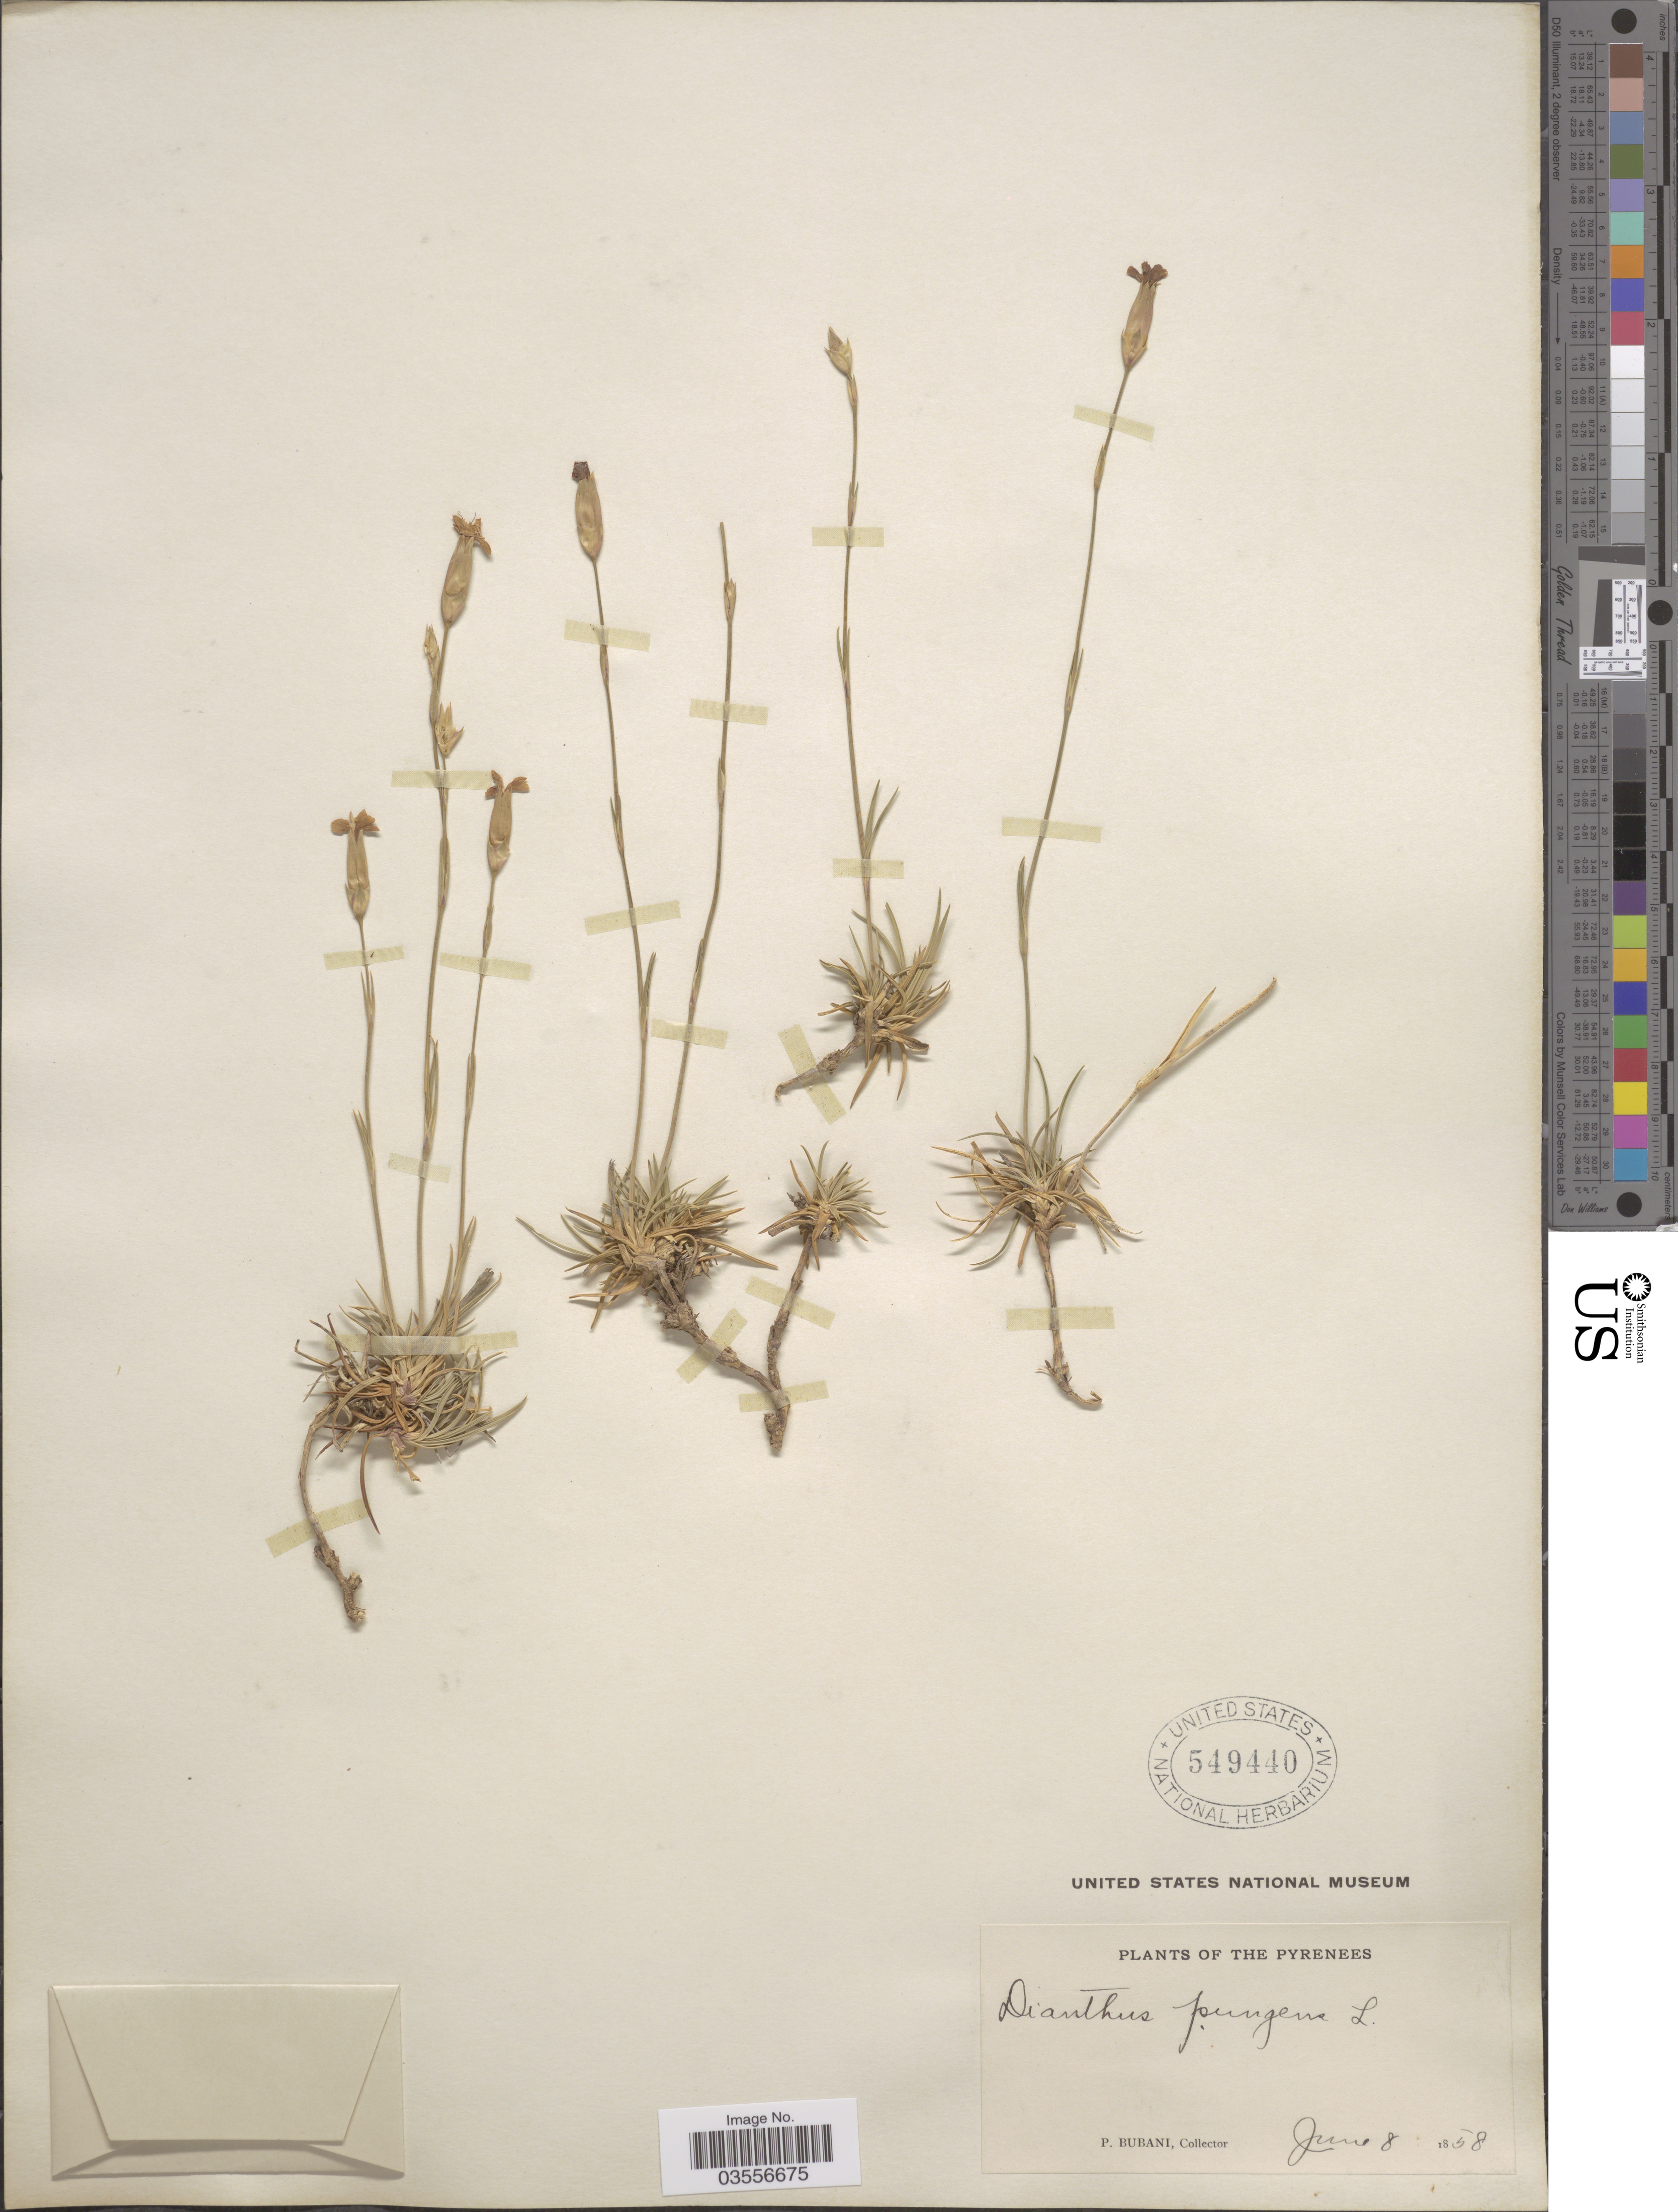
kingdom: Plantae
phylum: Tracheophyta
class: Magnoliopsida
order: Caryophyllales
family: Caryophyllaceae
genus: Dianthus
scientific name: Dianthus pungens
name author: L.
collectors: P. Bubani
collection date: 1858-06-08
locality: The Pyrenees.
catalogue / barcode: US 549440